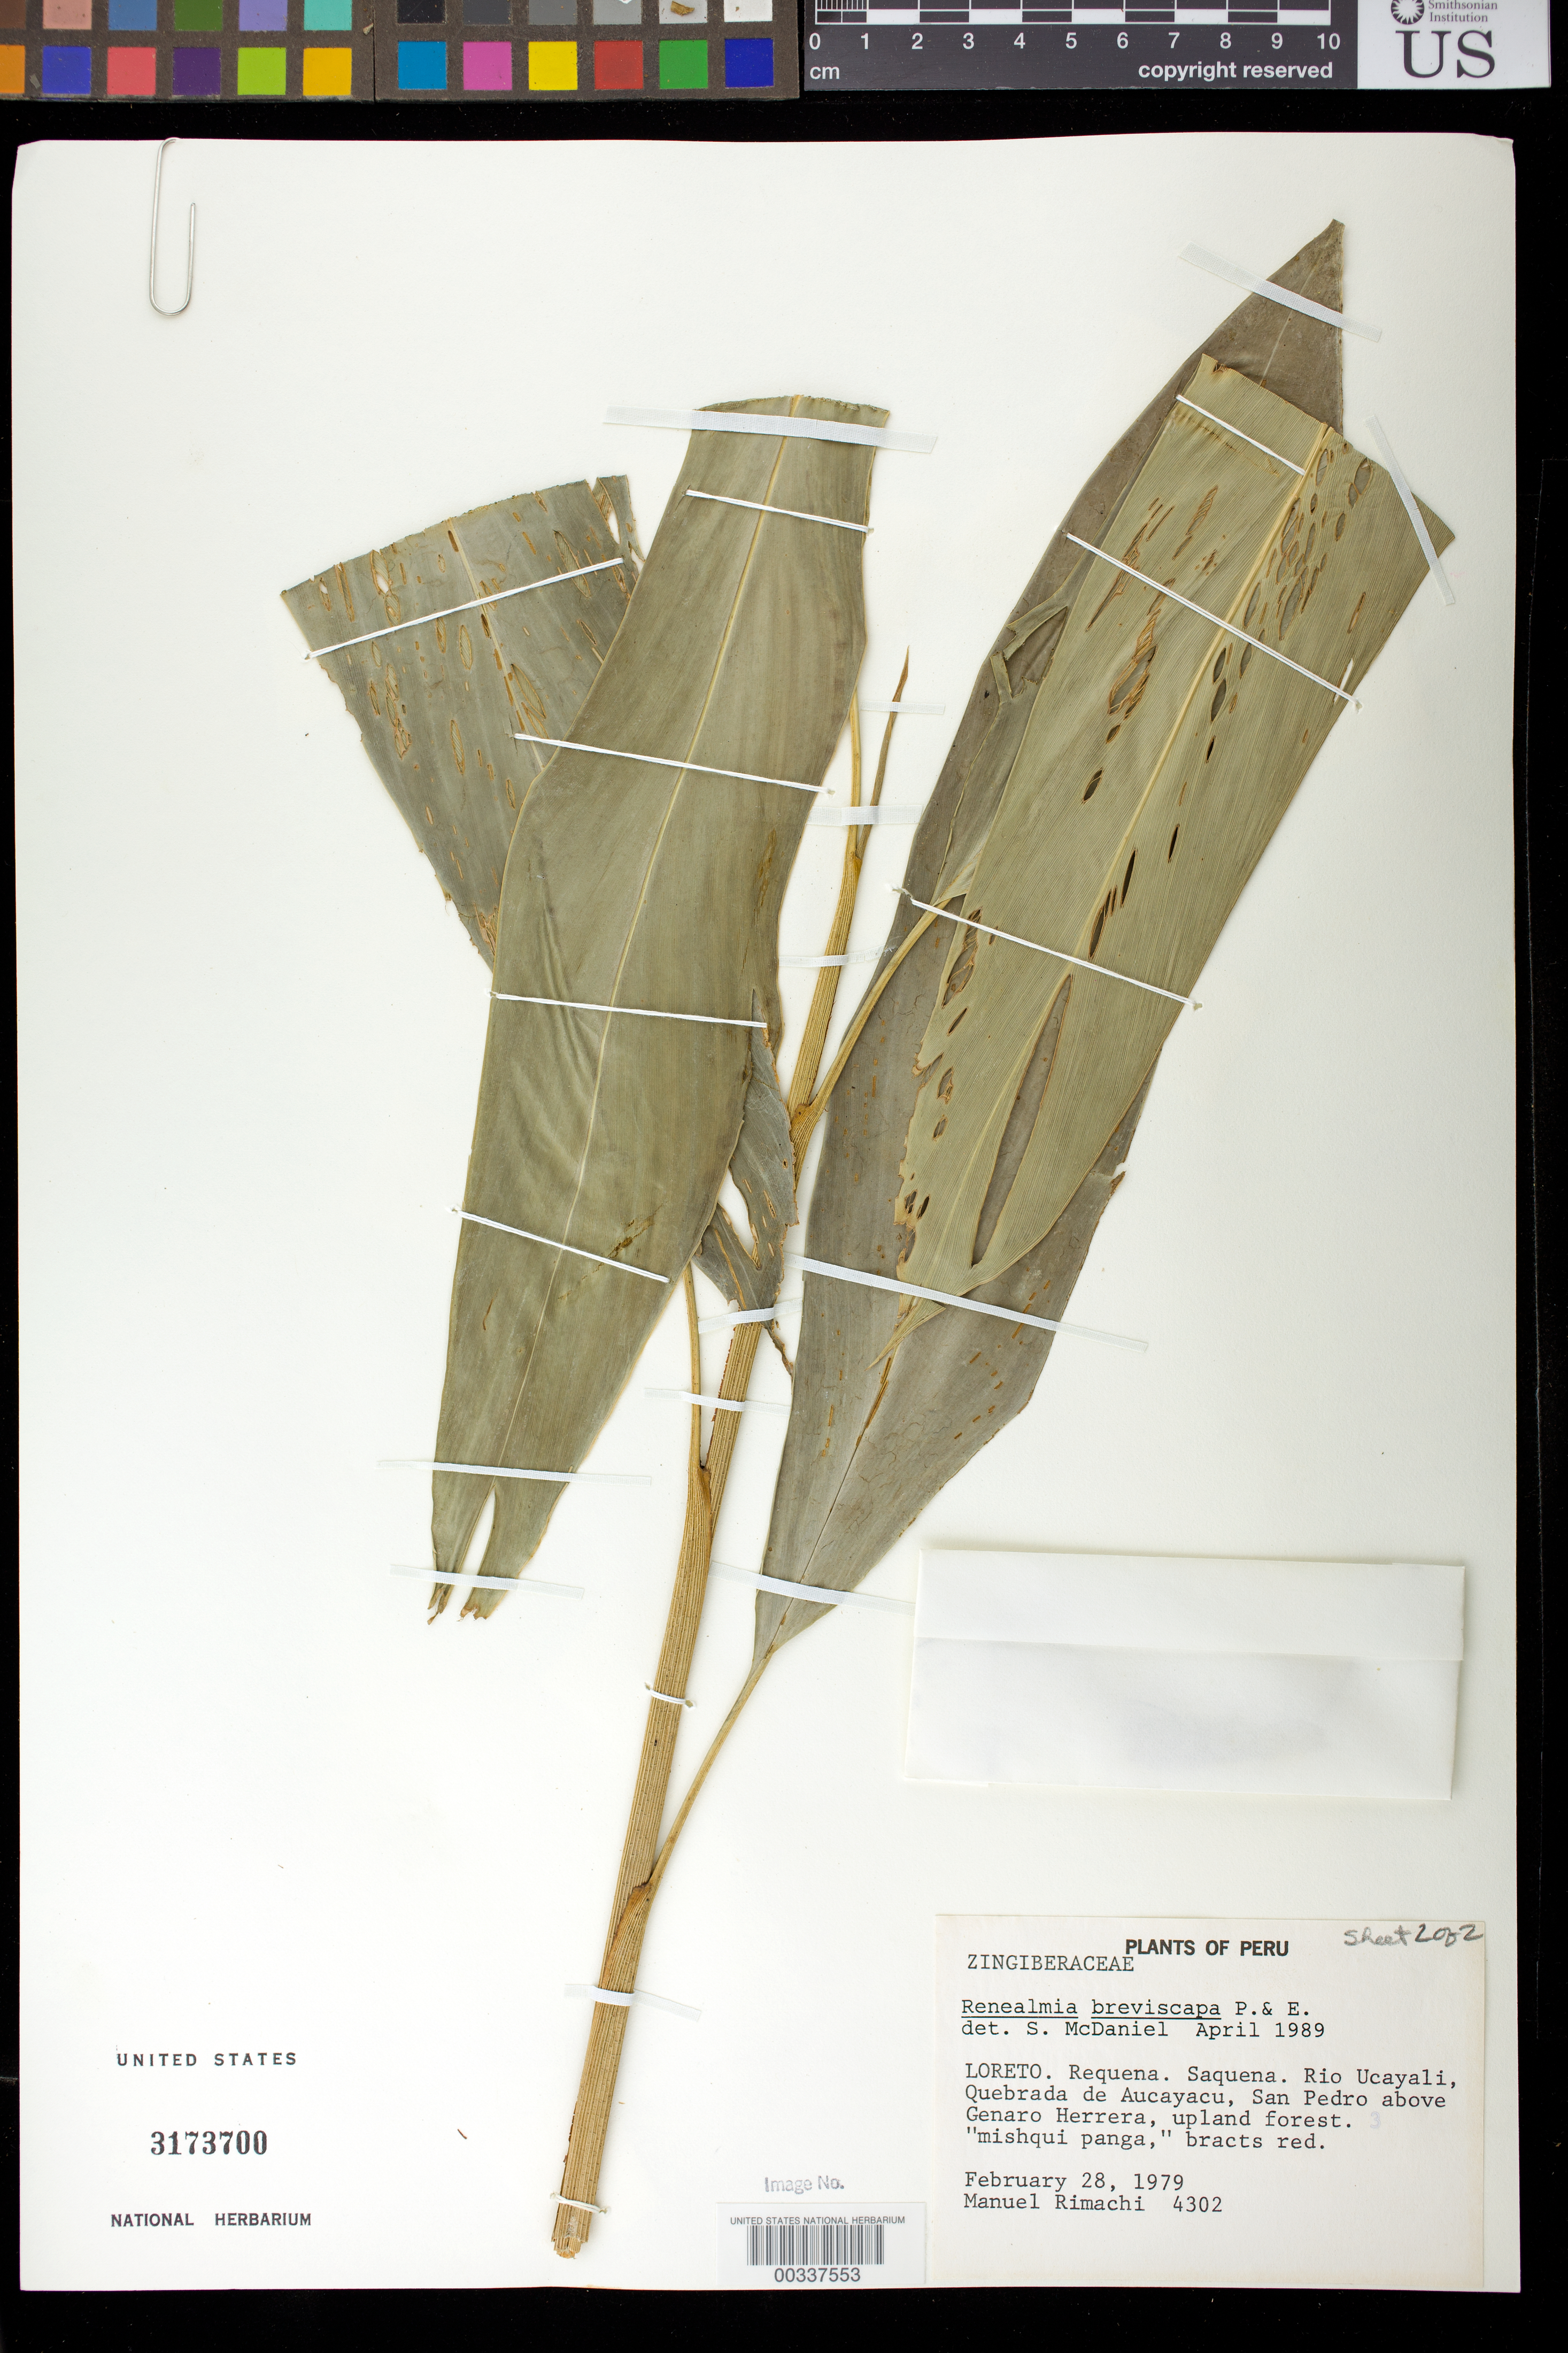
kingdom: Plantae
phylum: Tracheophyta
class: Liliopsida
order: Zingiberales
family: Zingiberaceae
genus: Renealmia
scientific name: Renealmia breviscapa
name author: Poepp. & Endl.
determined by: McDaniel, Sidney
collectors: M. Rimachi Y.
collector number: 4302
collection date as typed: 28 Feb 1979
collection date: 1979-02-28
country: Peru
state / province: Loreto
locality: Requena, saquena, rio ucayali, quebrada de aucayacu, san pedro above genaro herrera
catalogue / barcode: US 3173700